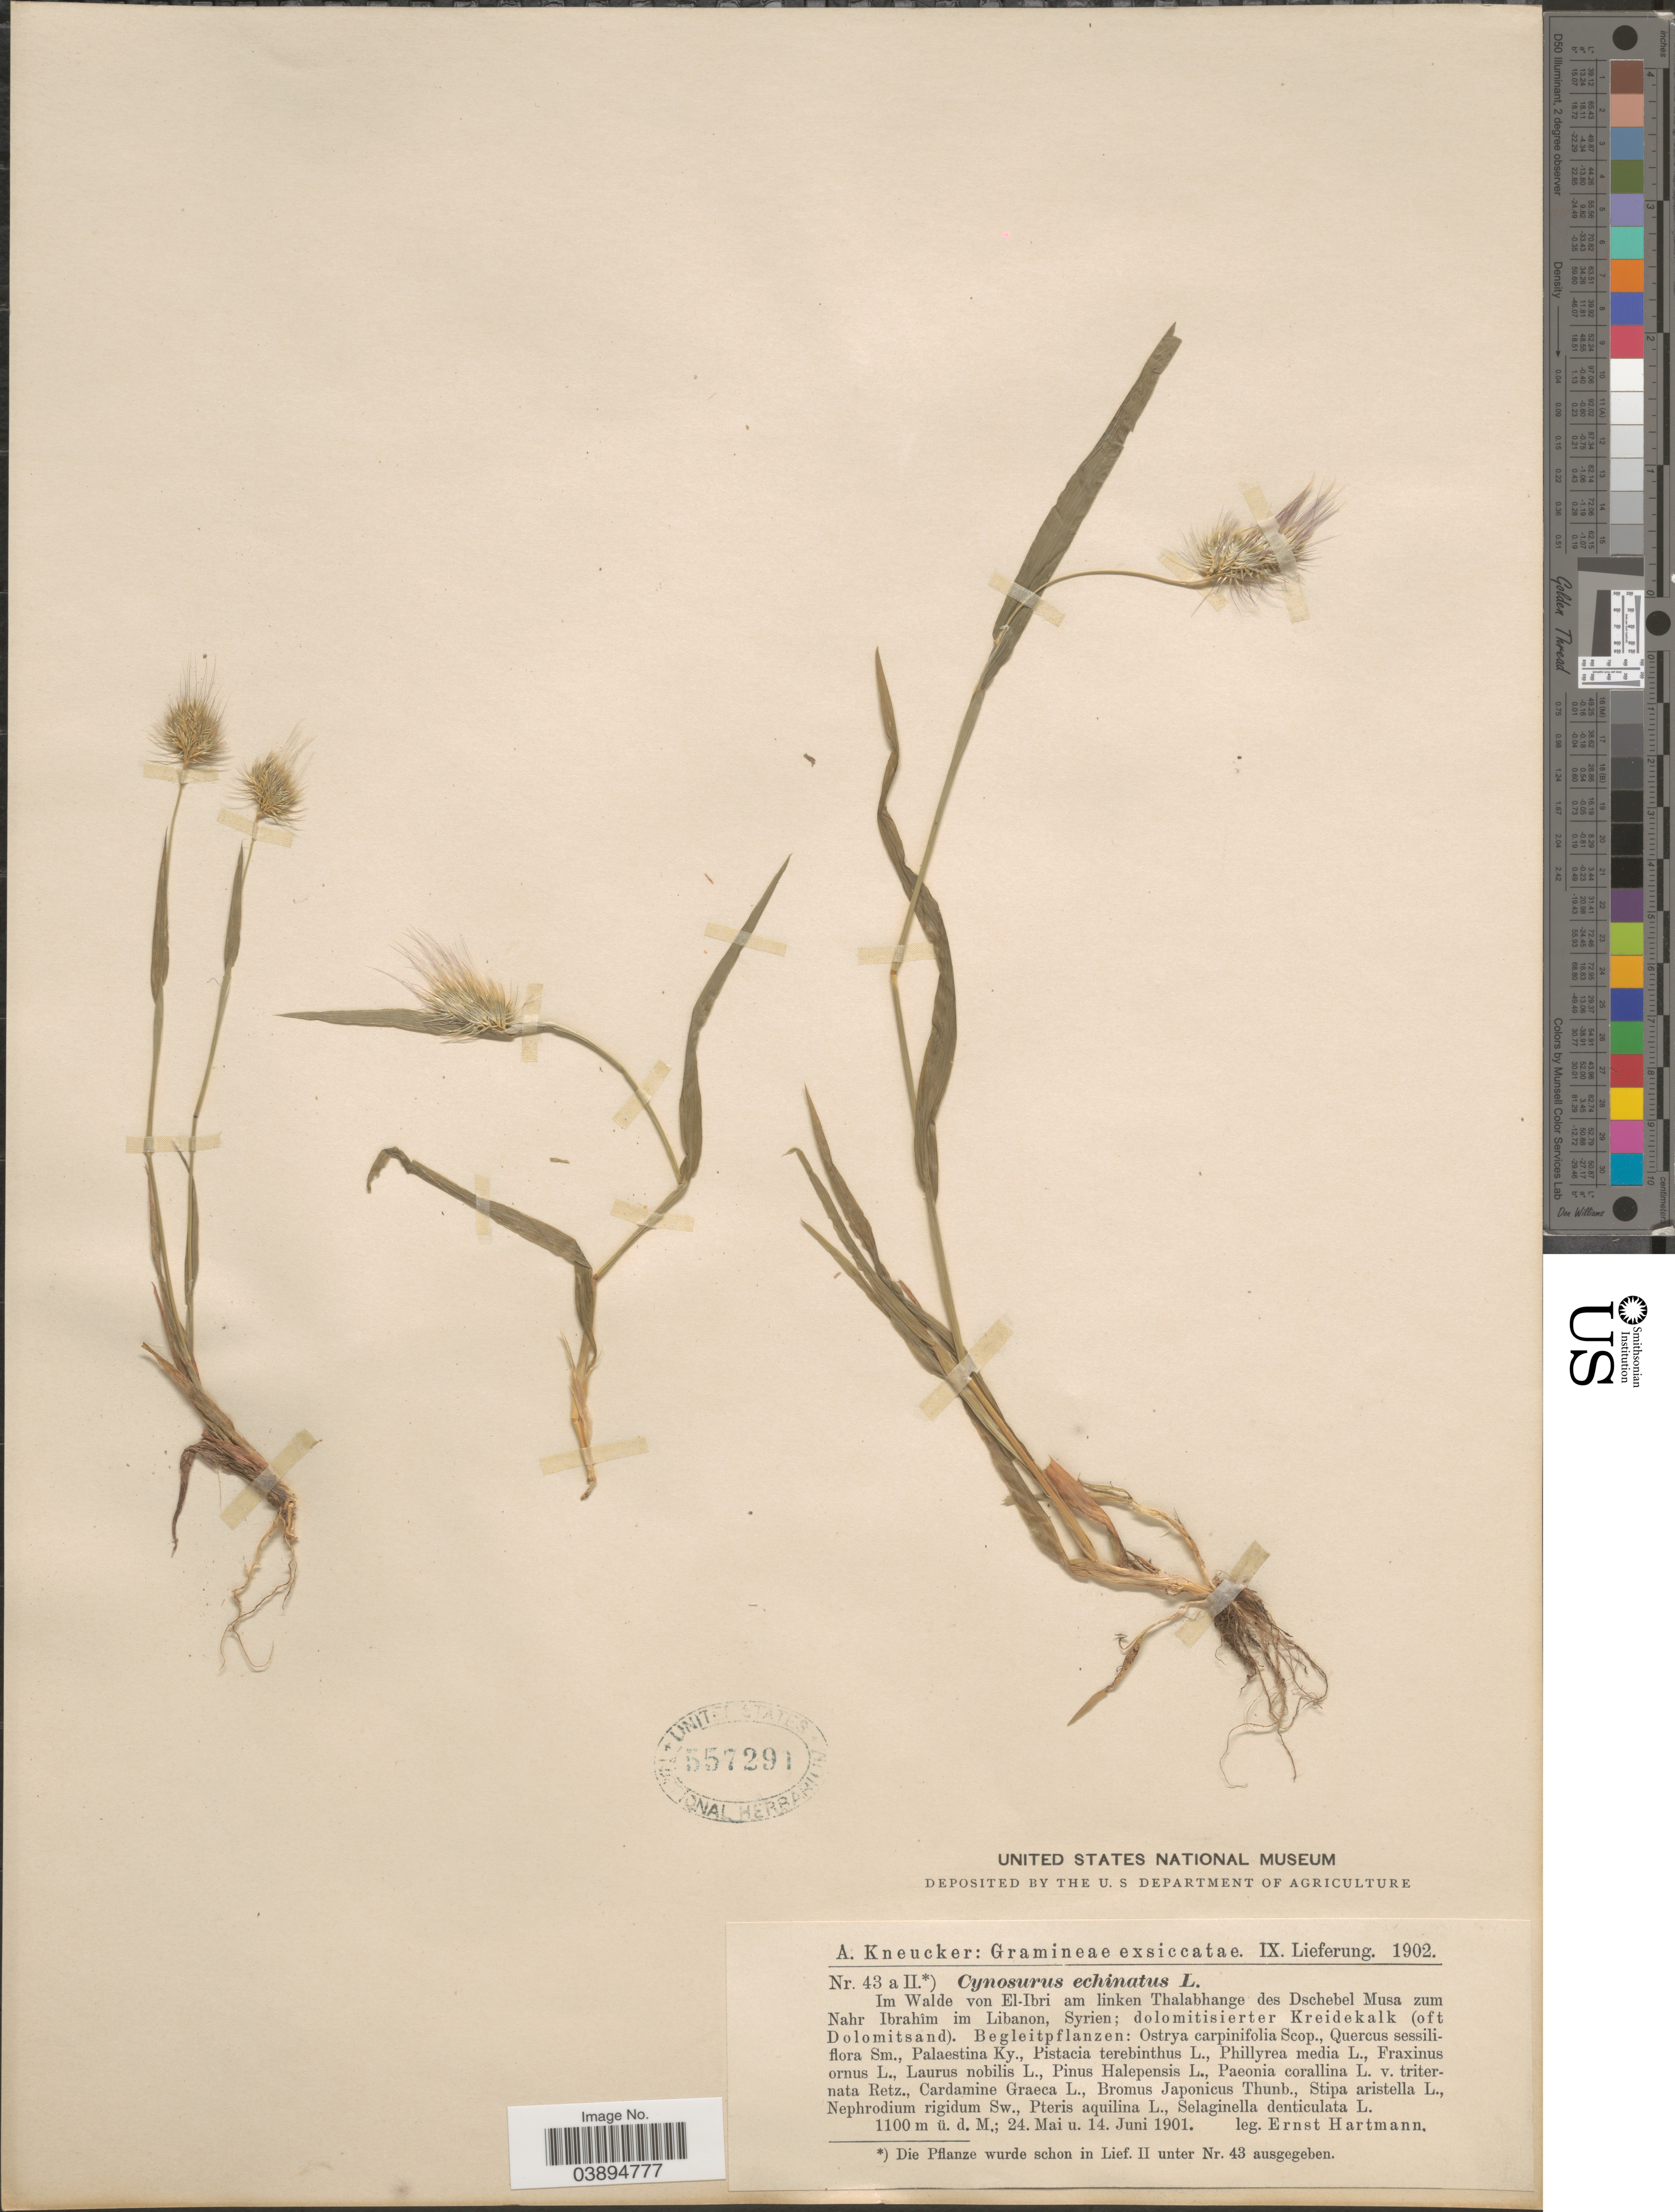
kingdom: Plantae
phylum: Tracheophyta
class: Liliopsida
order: Poales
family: Poaceae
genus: Cynosurus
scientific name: Cynosurus echinatus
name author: L.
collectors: E. Hartmann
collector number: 43a II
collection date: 1901-05-24/1901-06-14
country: Syria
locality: Im Walde von El-Ibri am linken Thalabhange des Dschebel Musa zum Nahr Ibrahîm im Libanon, Syrien.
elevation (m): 1100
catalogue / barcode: US 557291